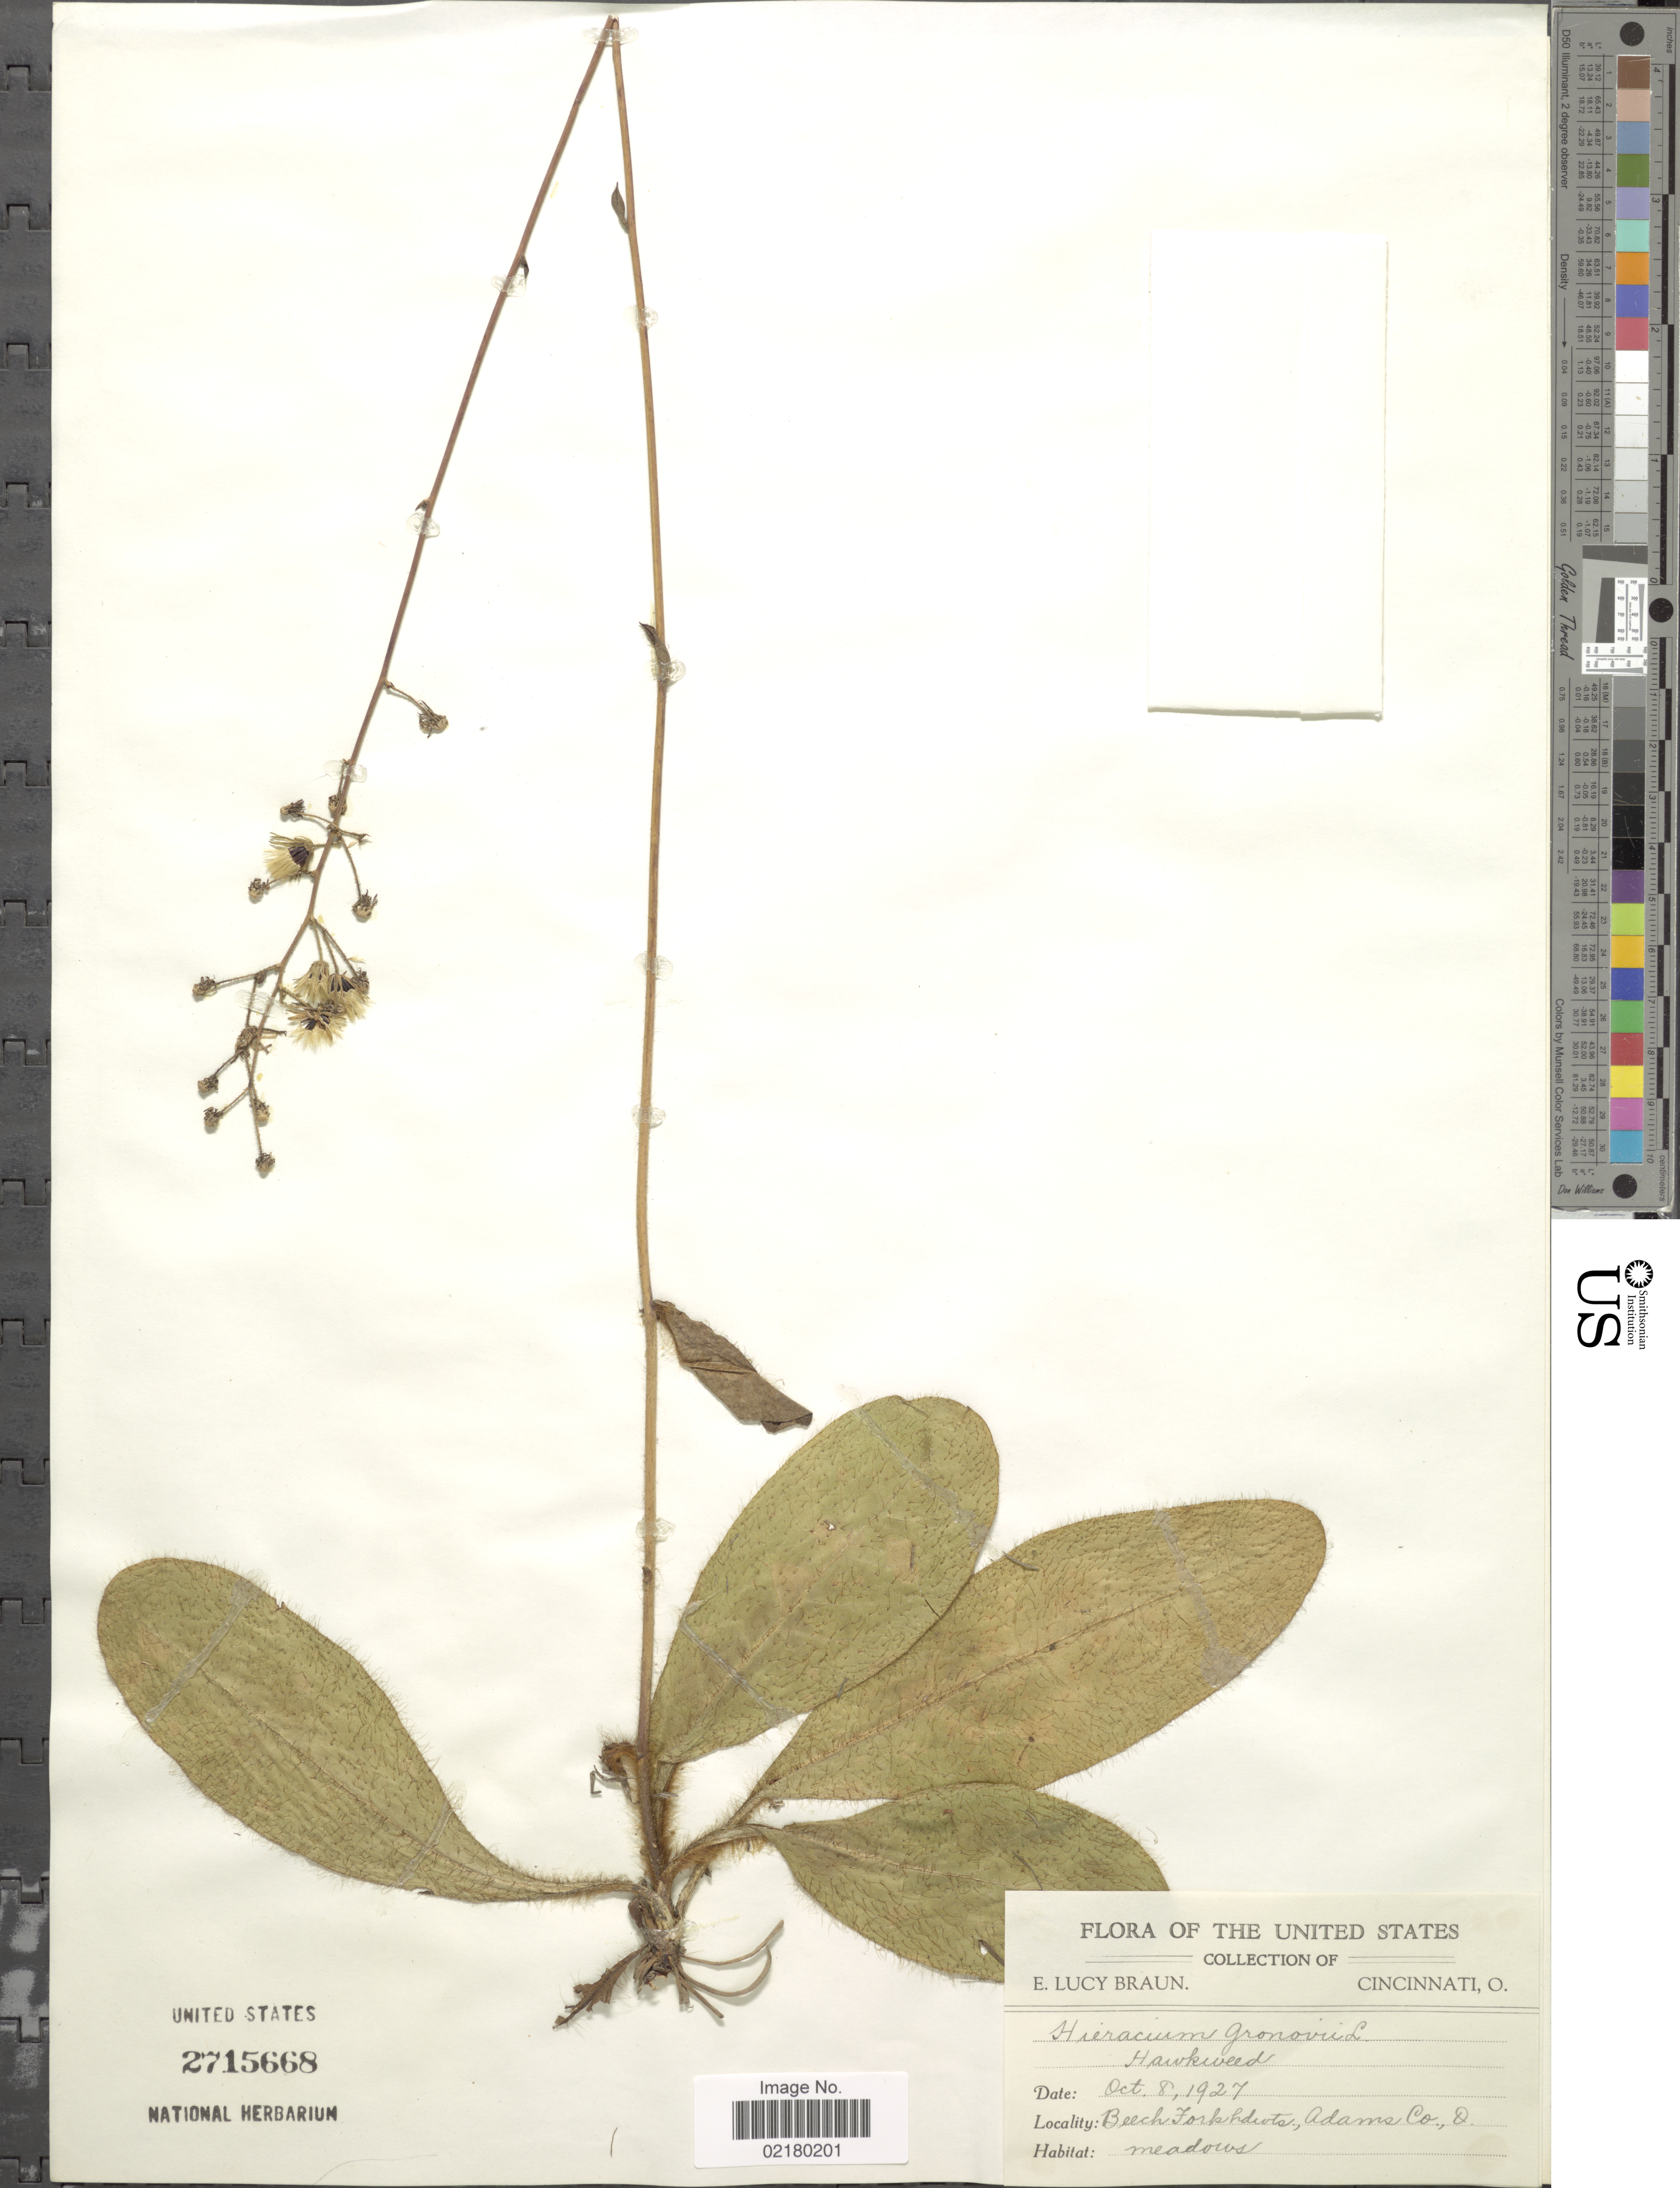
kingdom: Plantae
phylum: Tracheophyta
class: Magnoliopsida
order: Asterales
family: Asteraceae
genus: Hieracium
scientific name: Hieracium gronovii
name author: L.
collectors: E. L. Braun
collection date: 1927-10-08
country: United States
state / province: Ohio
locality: Beech Fork hdwts., Adams Co., meadows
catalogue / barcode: US 2715668